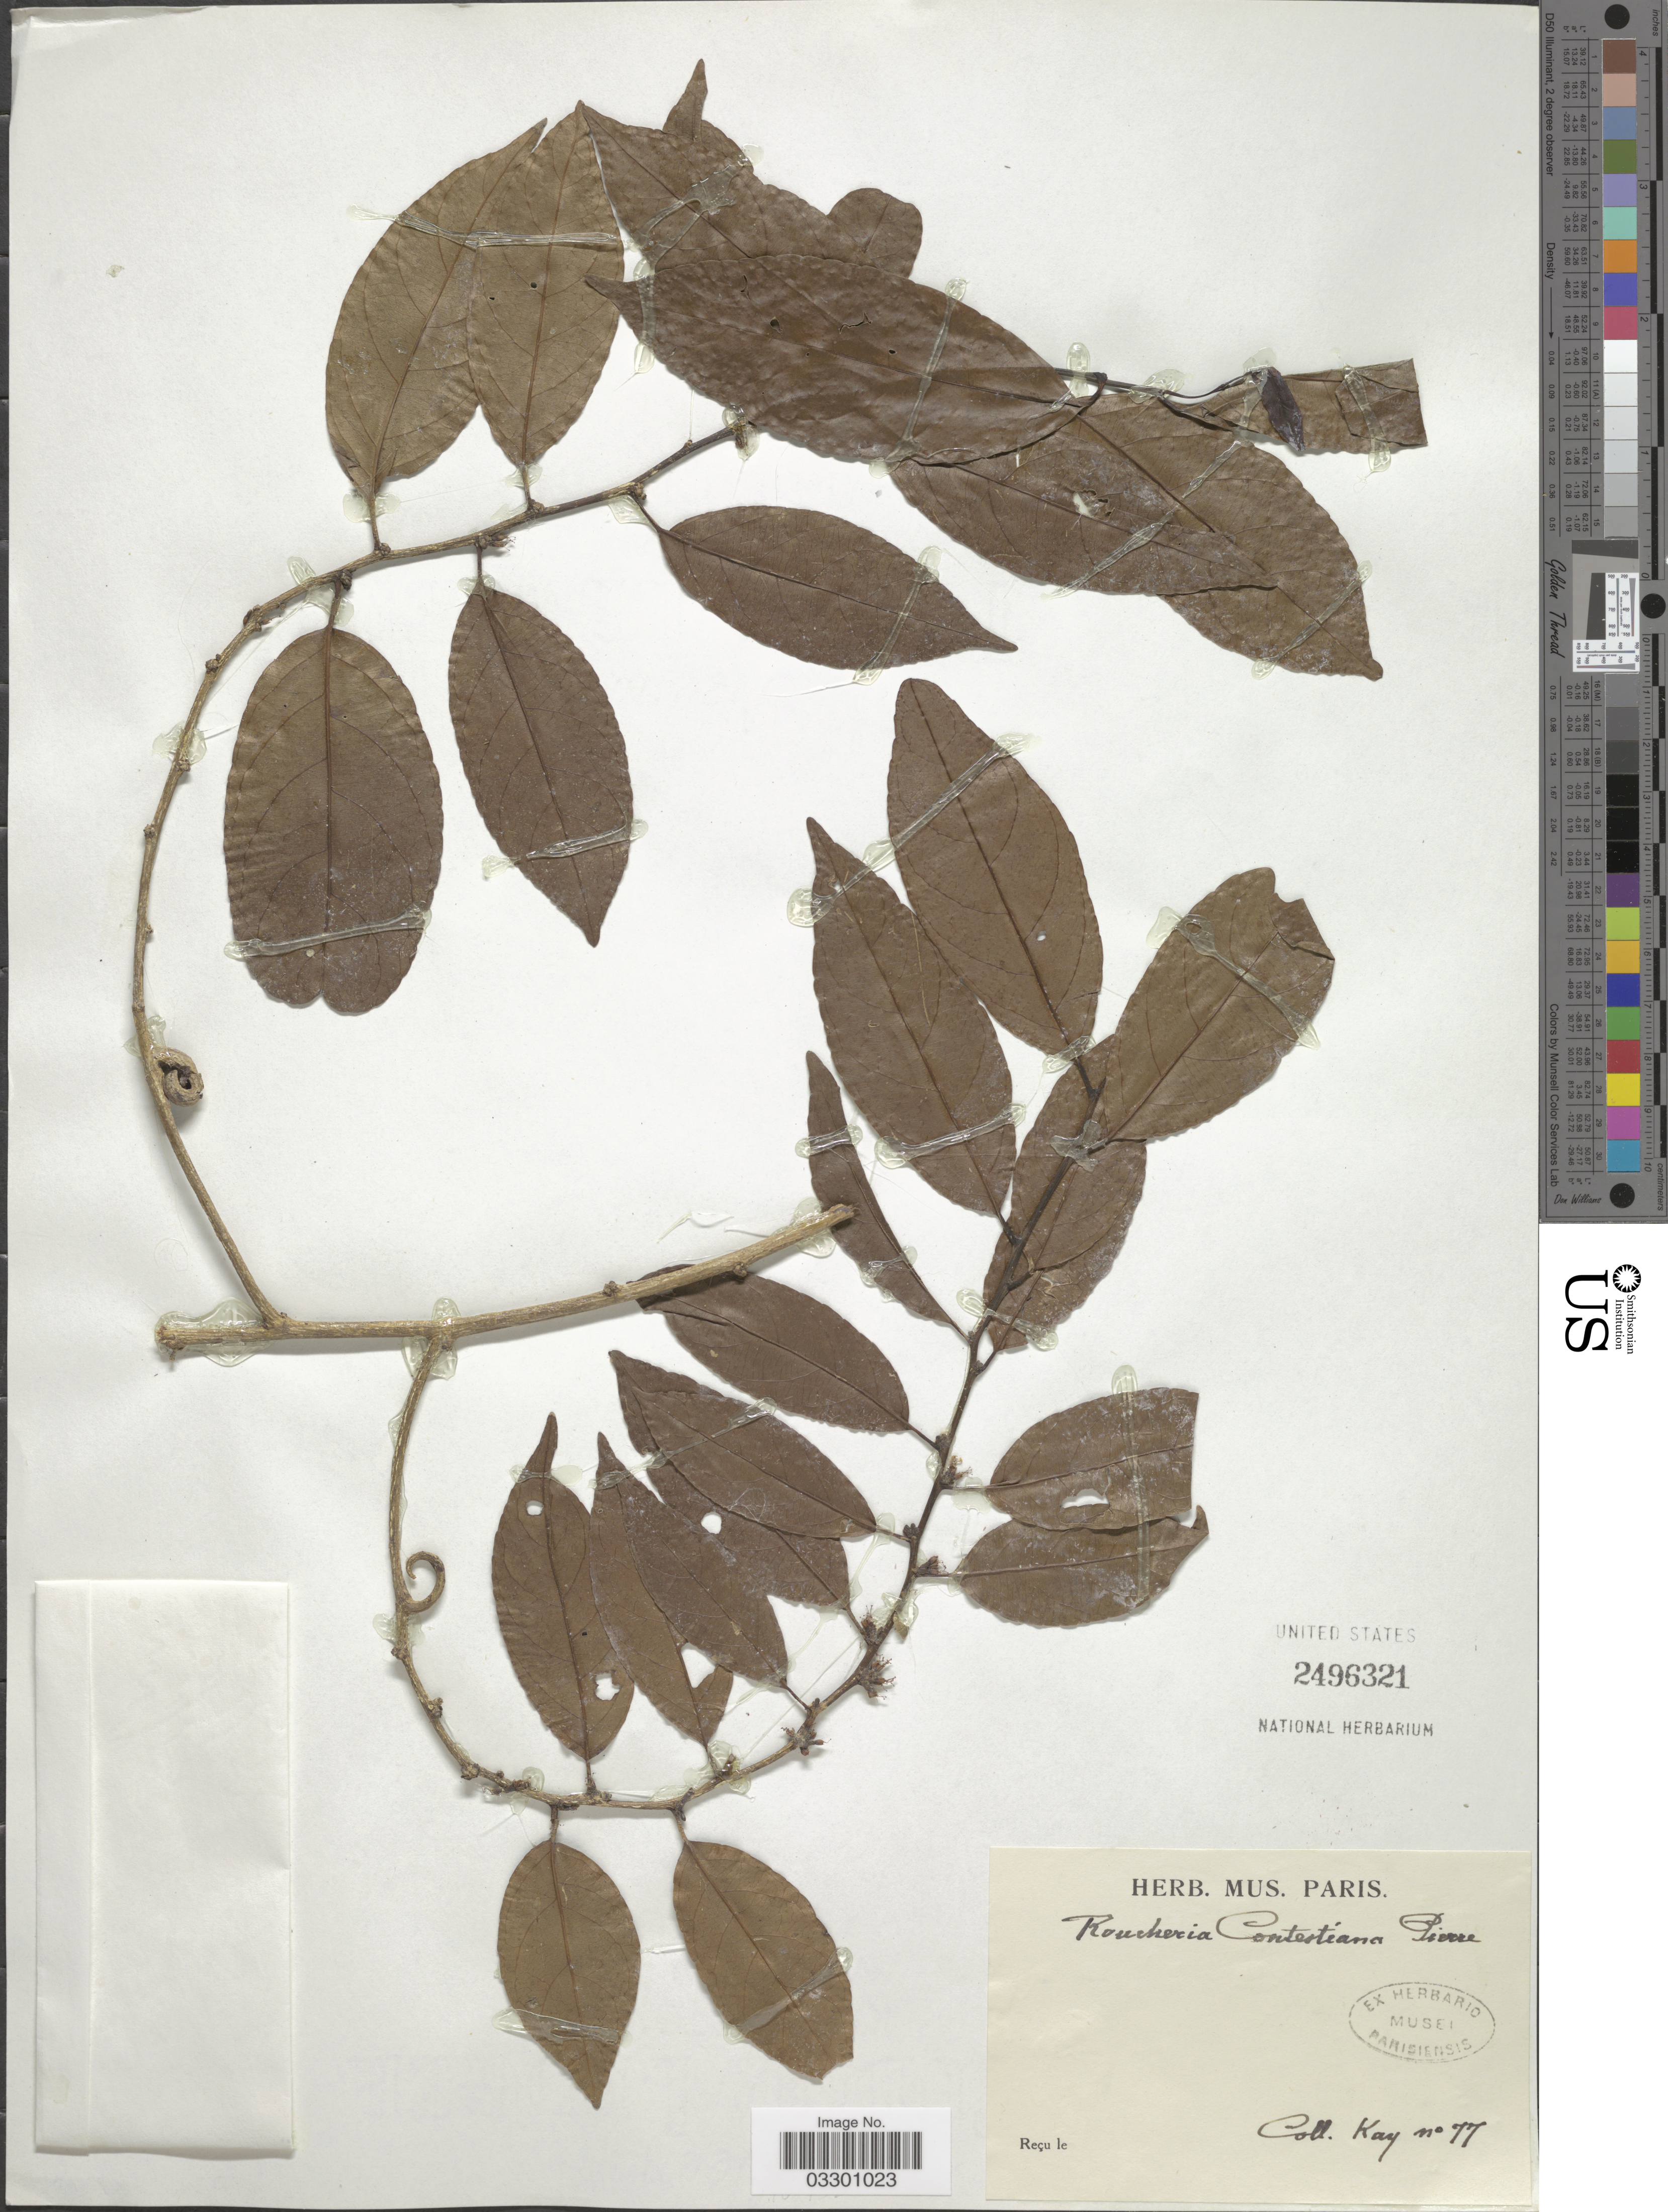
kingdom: Plantae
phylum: Tracheophyta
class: Magnoliopsida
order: Malpighiales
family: Linaceae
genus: Roucheria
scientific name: Roucheria contestiana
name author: Pierre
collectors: Kay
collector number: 77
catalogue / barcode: US 2496321